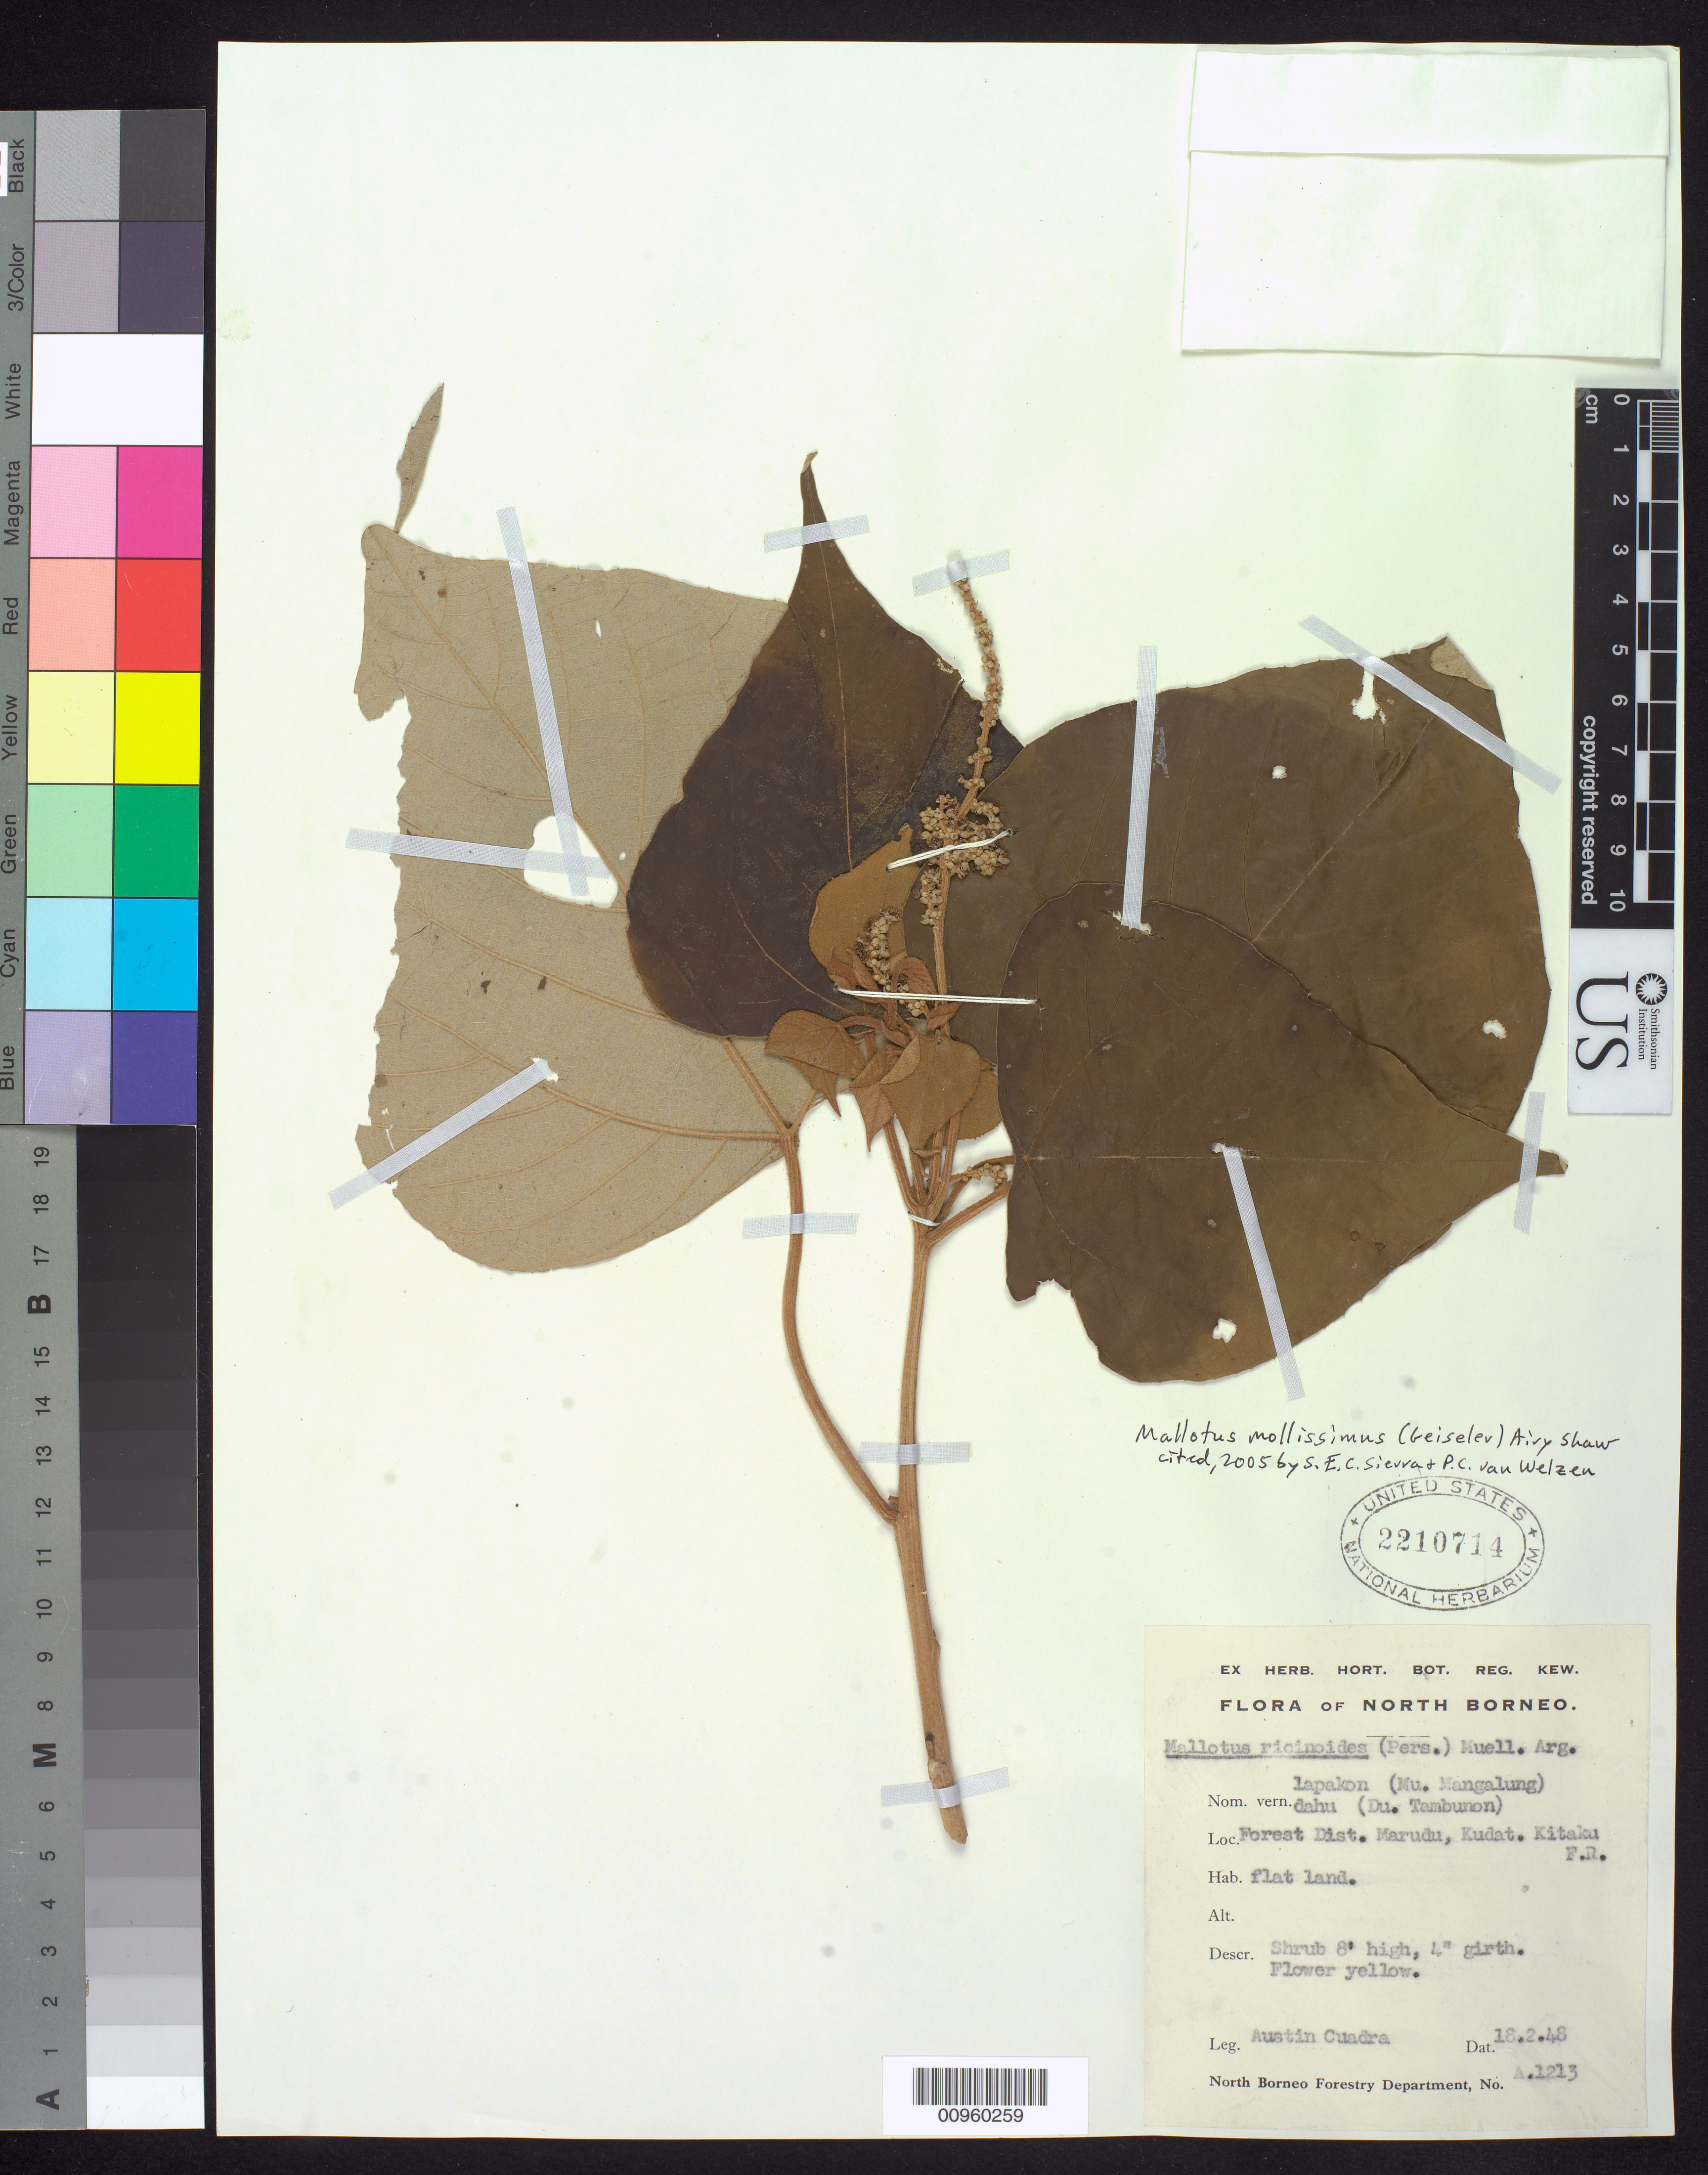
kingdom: Plantae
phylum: Tracheophyta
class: Magnoliopsida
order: Malpighiales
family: Euphorbiaceae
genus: Mallotus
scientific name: Mallotus mollissimus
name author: (Geiseler) Airy Shaw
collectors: A. Cuadra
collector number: A.1213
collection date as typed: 18 Feb 1948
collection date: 1948-02-18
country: Malaysia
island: Borneo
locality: Kitaku F.R., Marudu, Kudat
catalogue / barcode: US 2210714